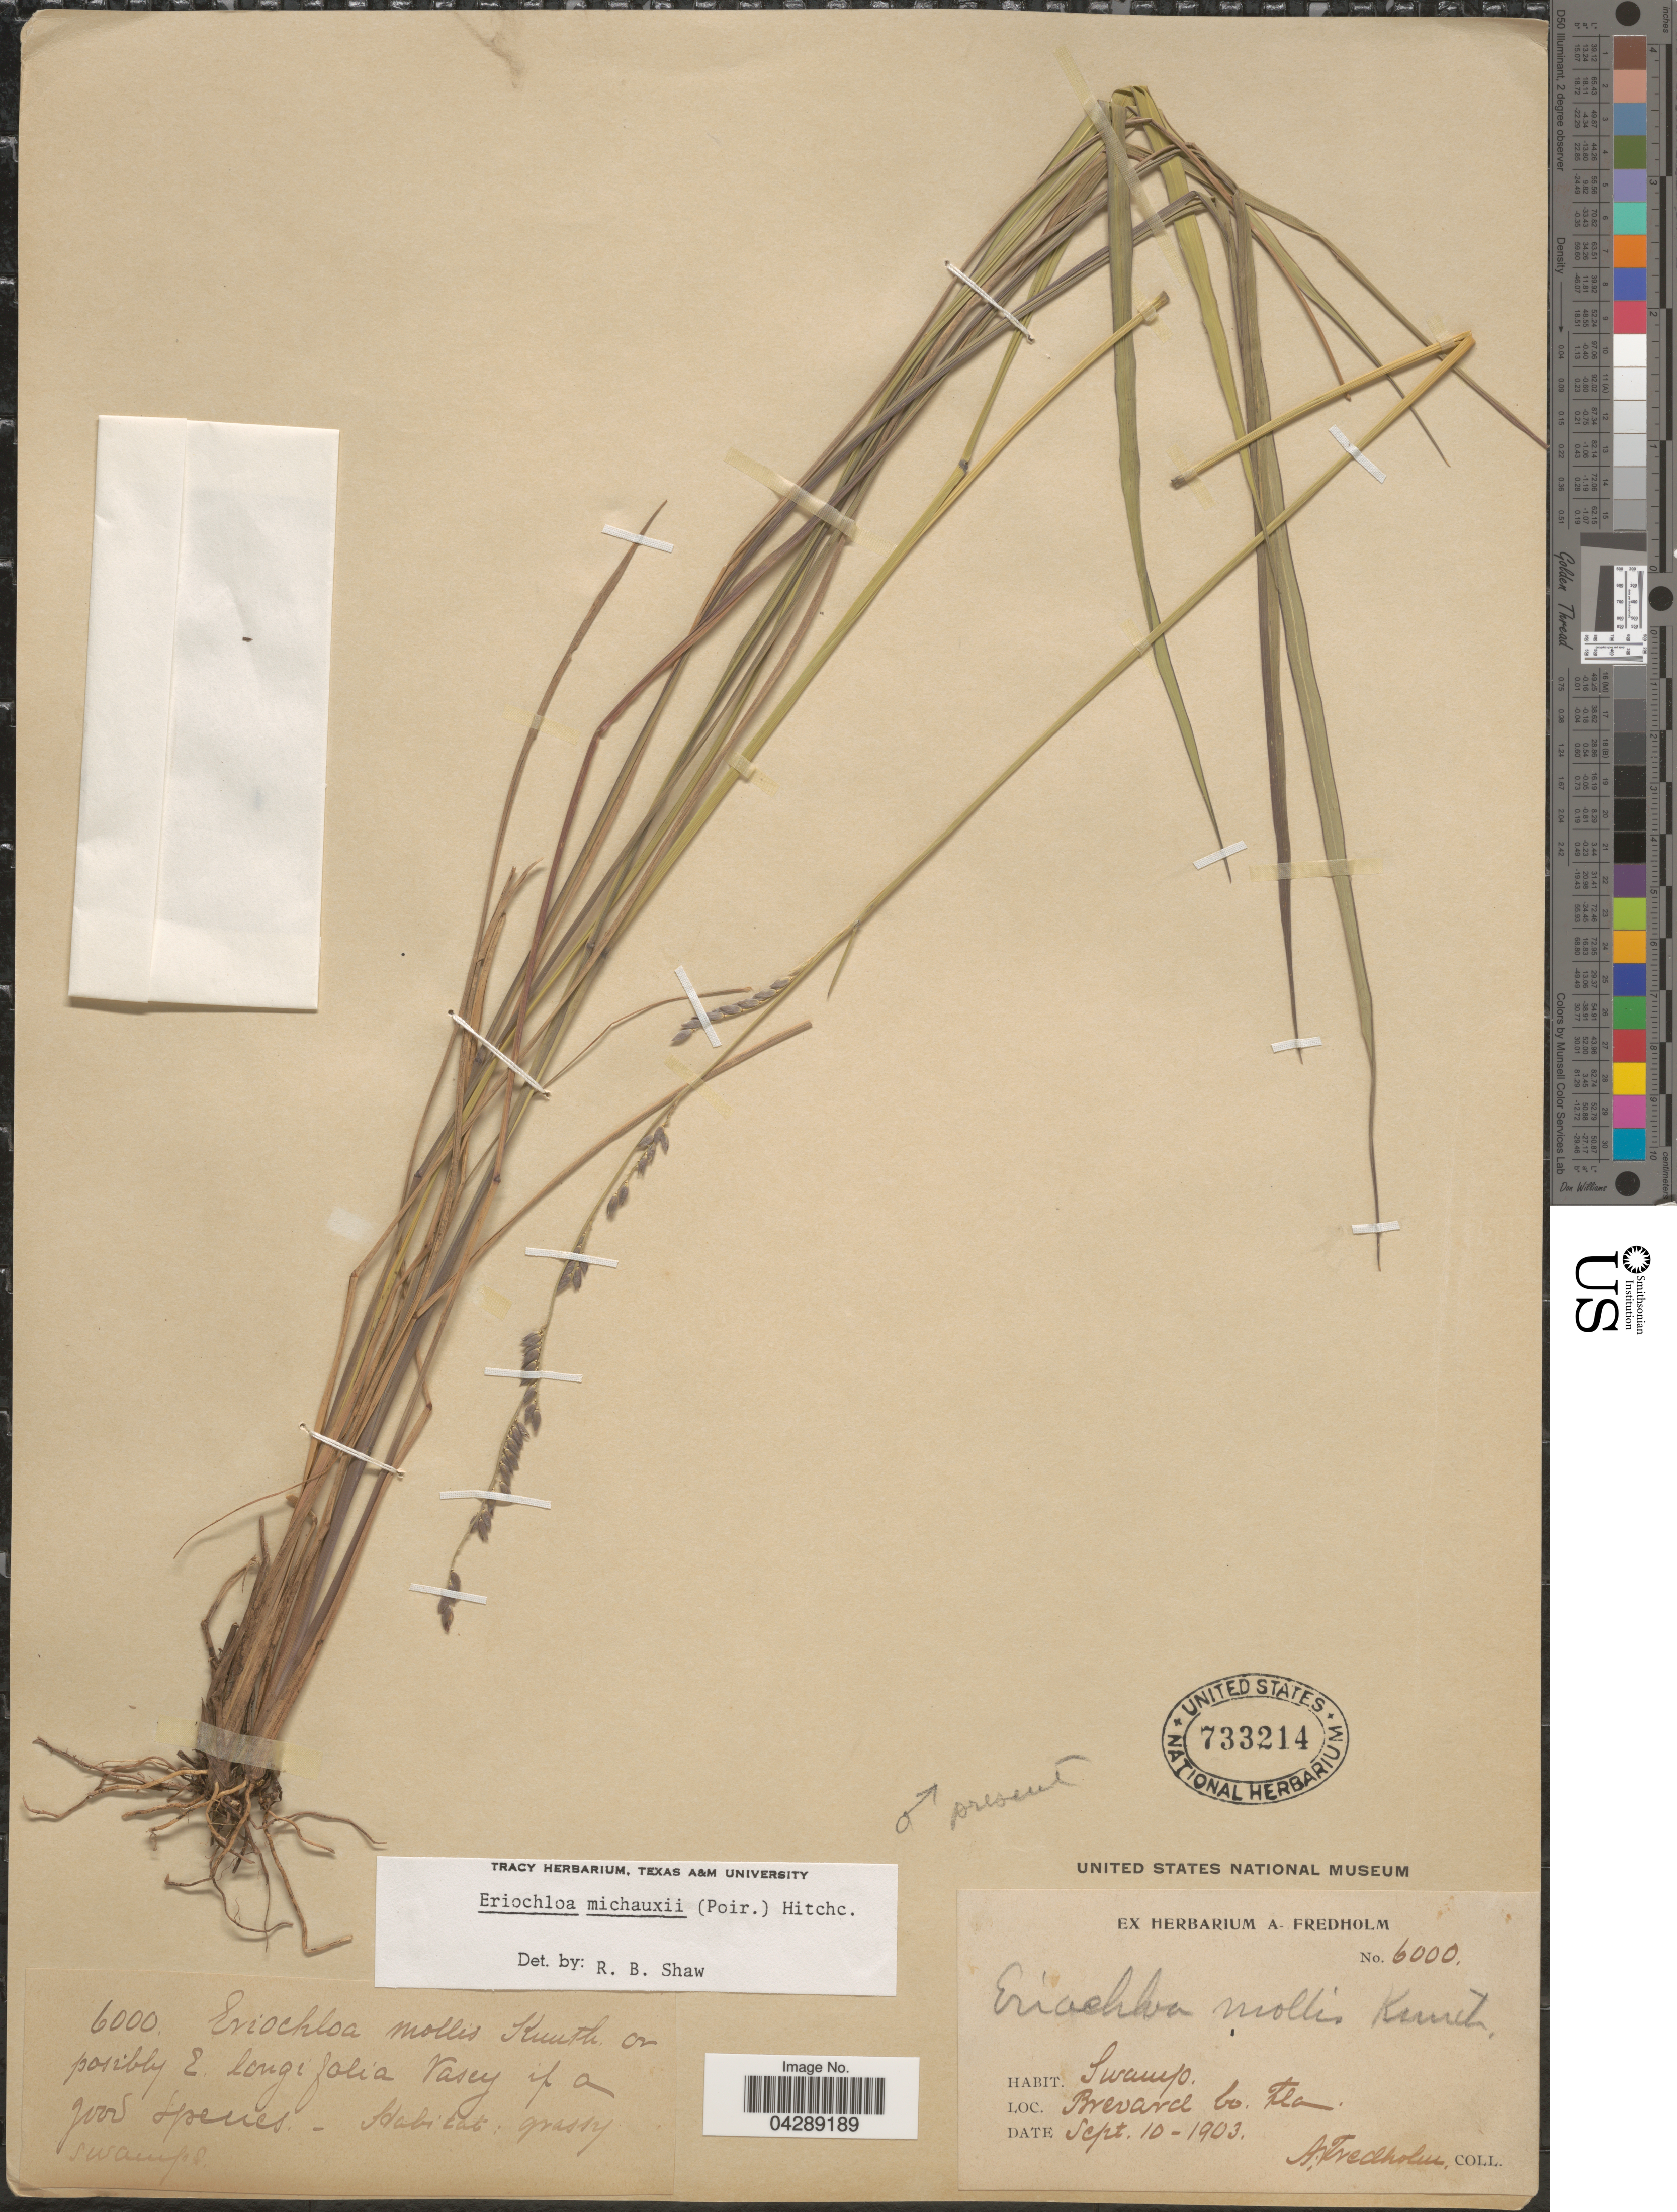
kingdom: Plantae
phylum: Tracheophyta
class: Liliopsida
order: Poales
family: Poaceae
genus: Eriochloa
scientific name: Eriochloa michauxii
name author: (Poir.) Hitchc.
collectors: A. Fredholm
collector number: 6000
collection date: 1903-09-10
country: United States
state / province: Florida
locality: Swamp. Brevard Co.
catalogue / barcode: US 733214